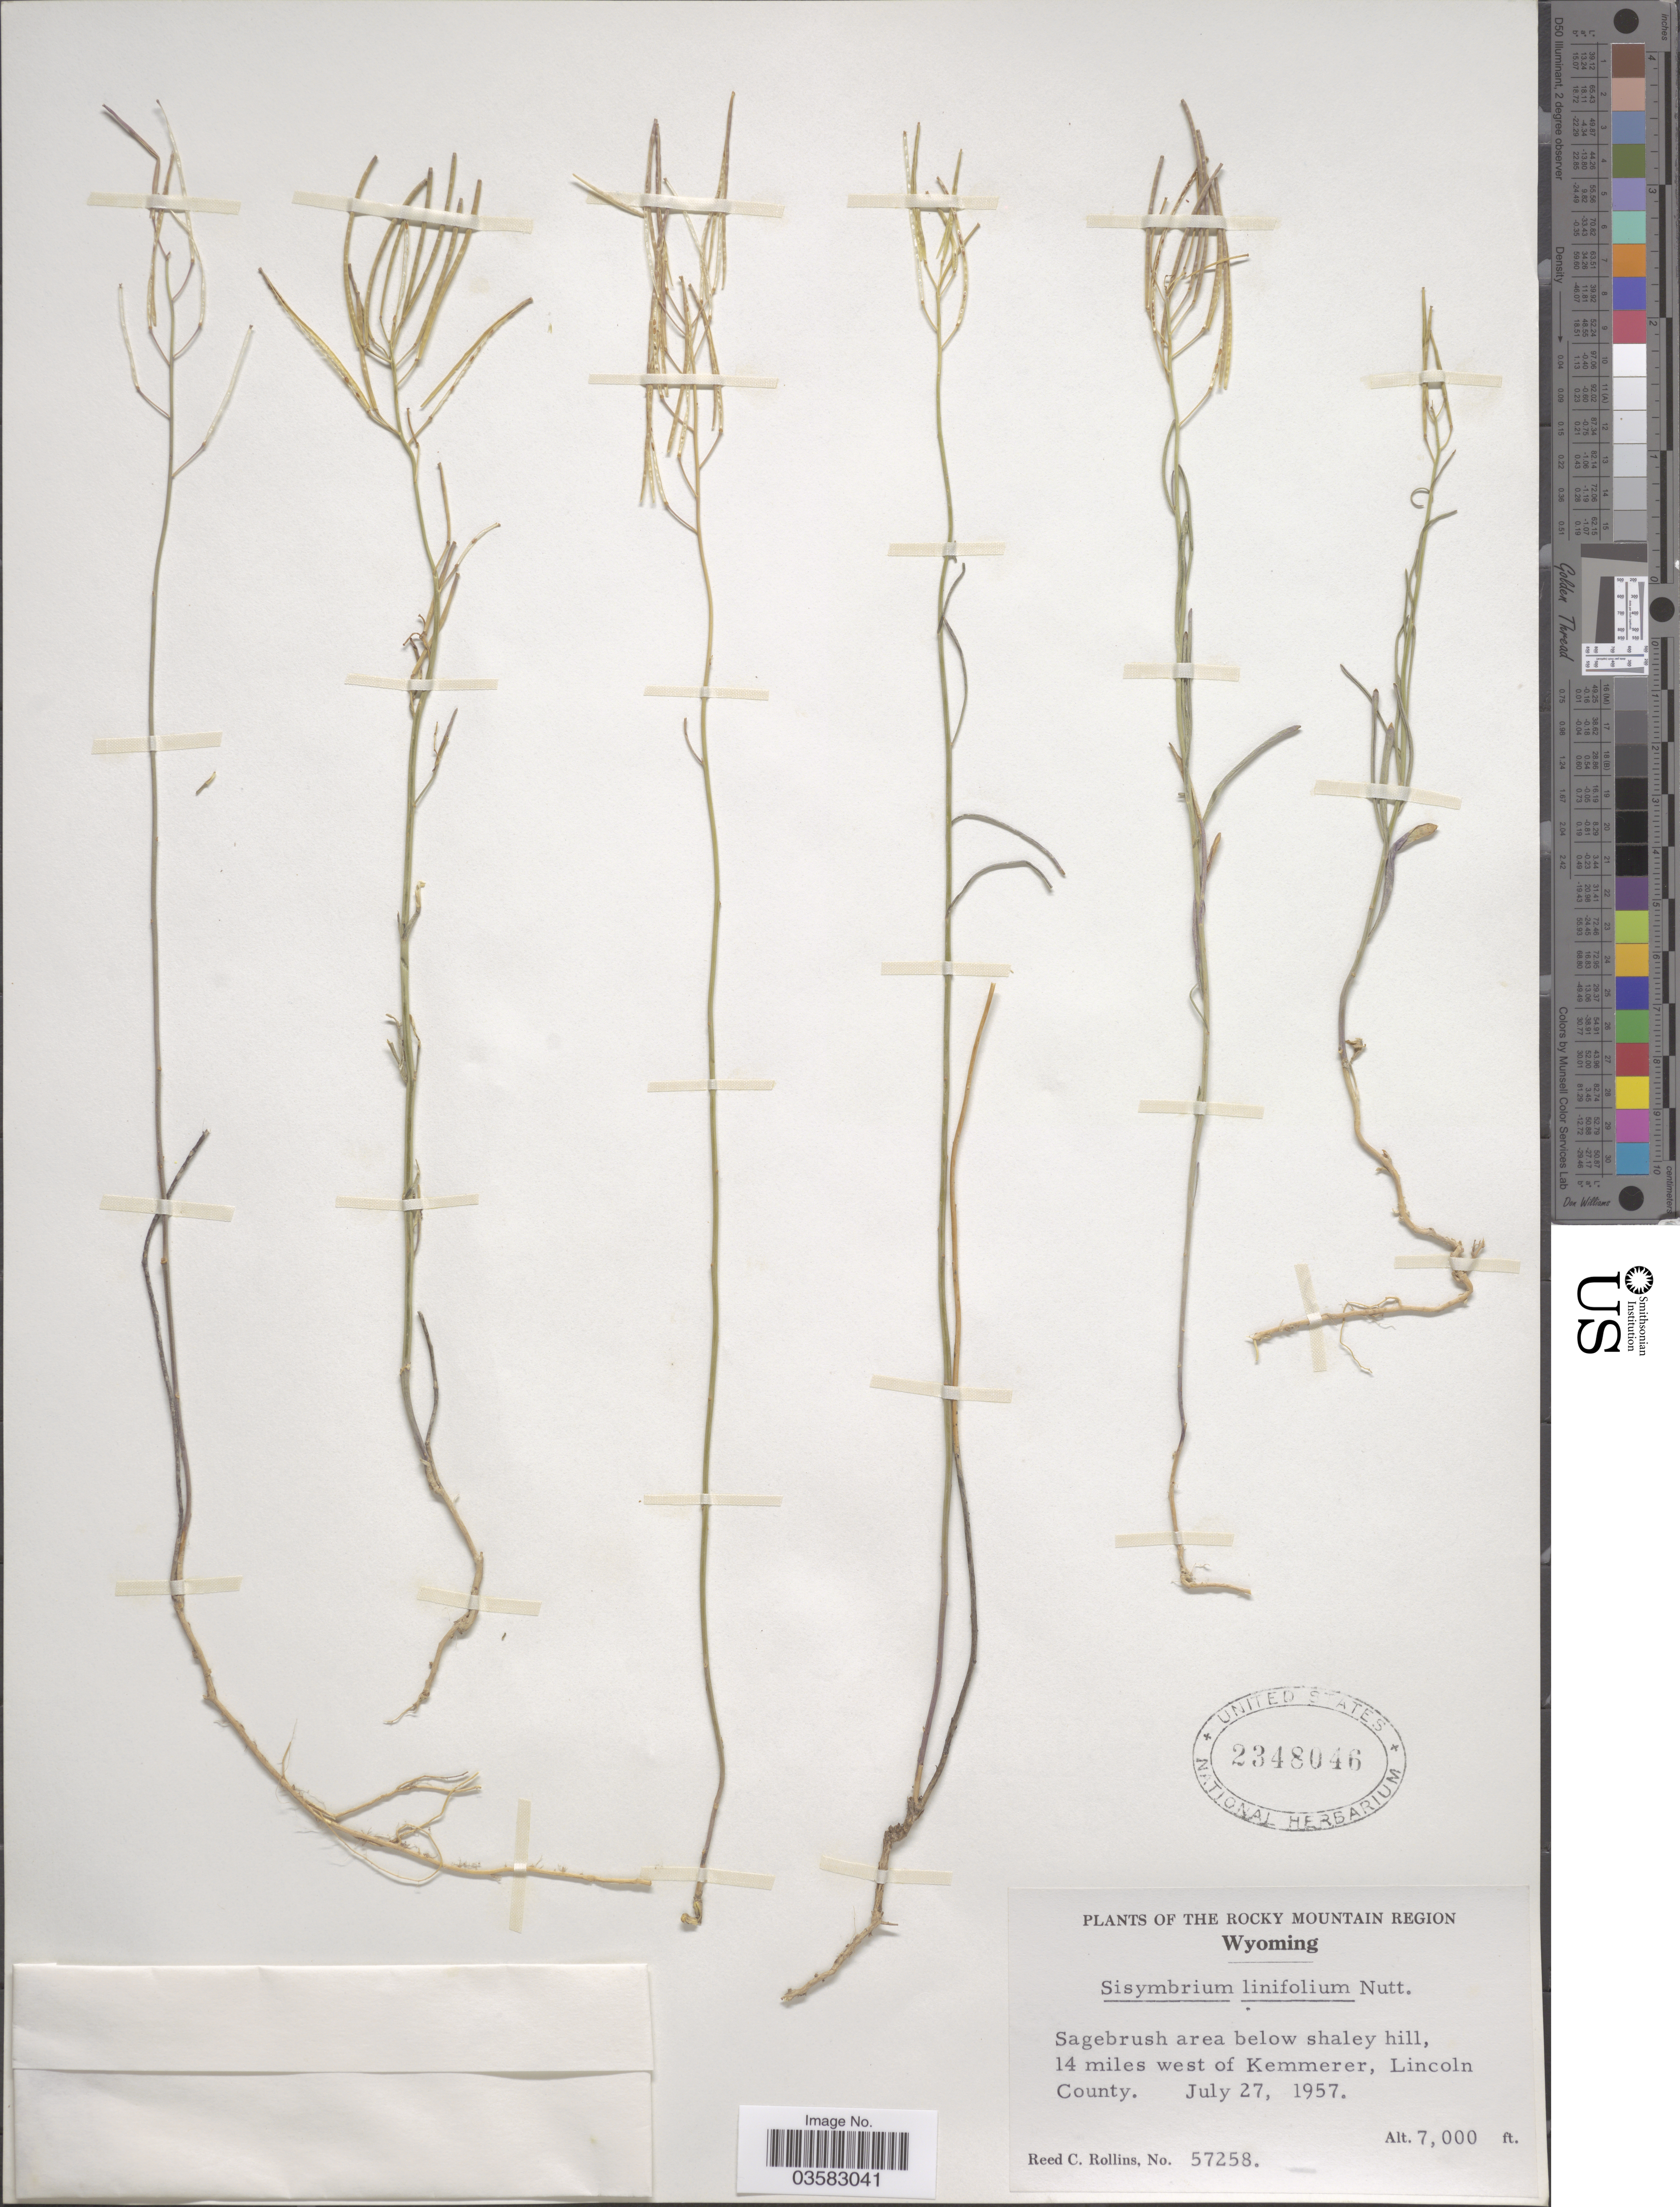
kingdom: Plantae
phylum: Tracheophyta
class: Magnoliopsida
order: Brassicales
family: Brassicaceae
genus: Sisymbrium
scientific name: Sisymbrium linifolium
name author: (Nutt.) Nutt. ex Torr. & A. Gray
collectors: R. C. Rollins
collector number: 57258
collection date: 1957-07-27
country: United States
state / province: Wyoming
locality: The Rocky Mountain Region. Sagebrush area below shaley hill, 14 miles west of Kemmerer, Lincoln County.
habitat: sagebrush area below shaley hill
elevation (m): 2134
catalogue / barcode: US 2348046